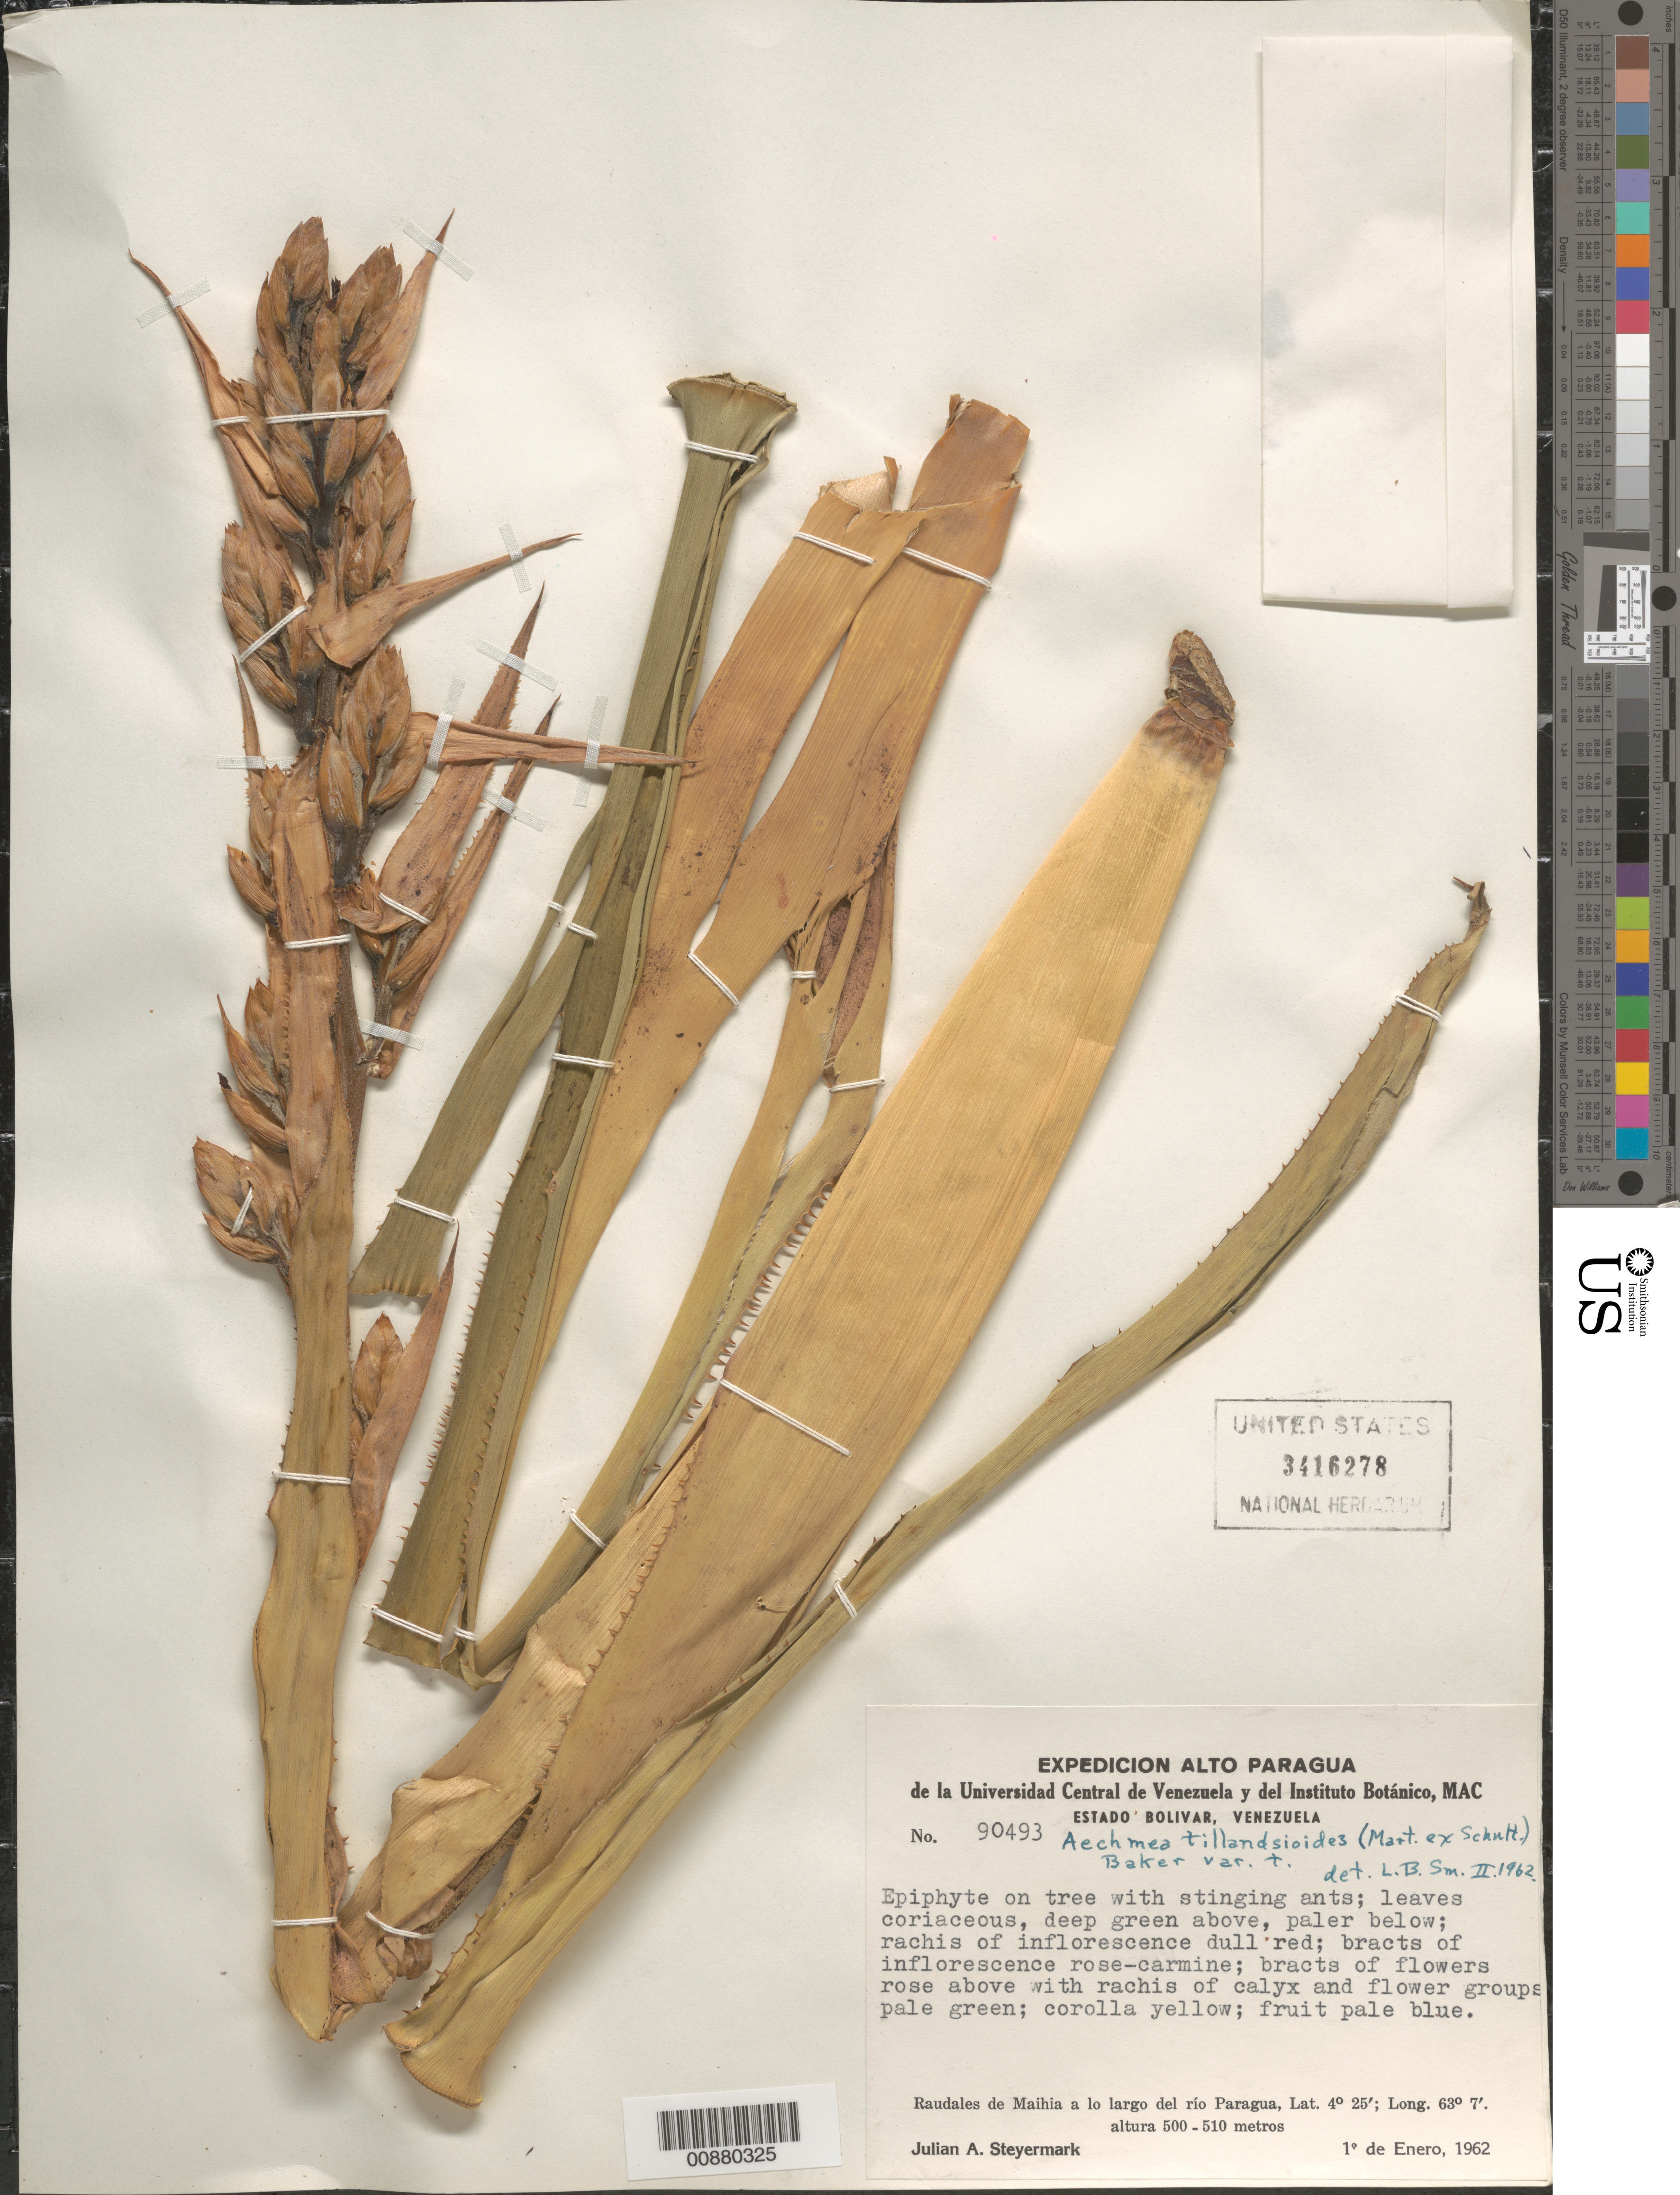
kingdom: Plantae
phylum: Tracheophyta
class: Liliopsida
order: Poales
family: Bromeliaceae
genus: Aechmea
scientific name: Aechmea tillandsioides var. tillandsioides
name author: (Mart. ex Schult. & Schult. f.) Baker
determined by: Smith, Lyman B., (US), NMNH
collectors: J. Steyermark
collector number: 90493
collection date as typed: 1-Jan-62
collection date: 1962-01-01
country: Venezuela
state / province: Amazonas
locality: Raudales de Maihia, Rió Paragua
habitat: On tree with stinging ants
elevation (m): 500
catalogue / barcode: US 3416278